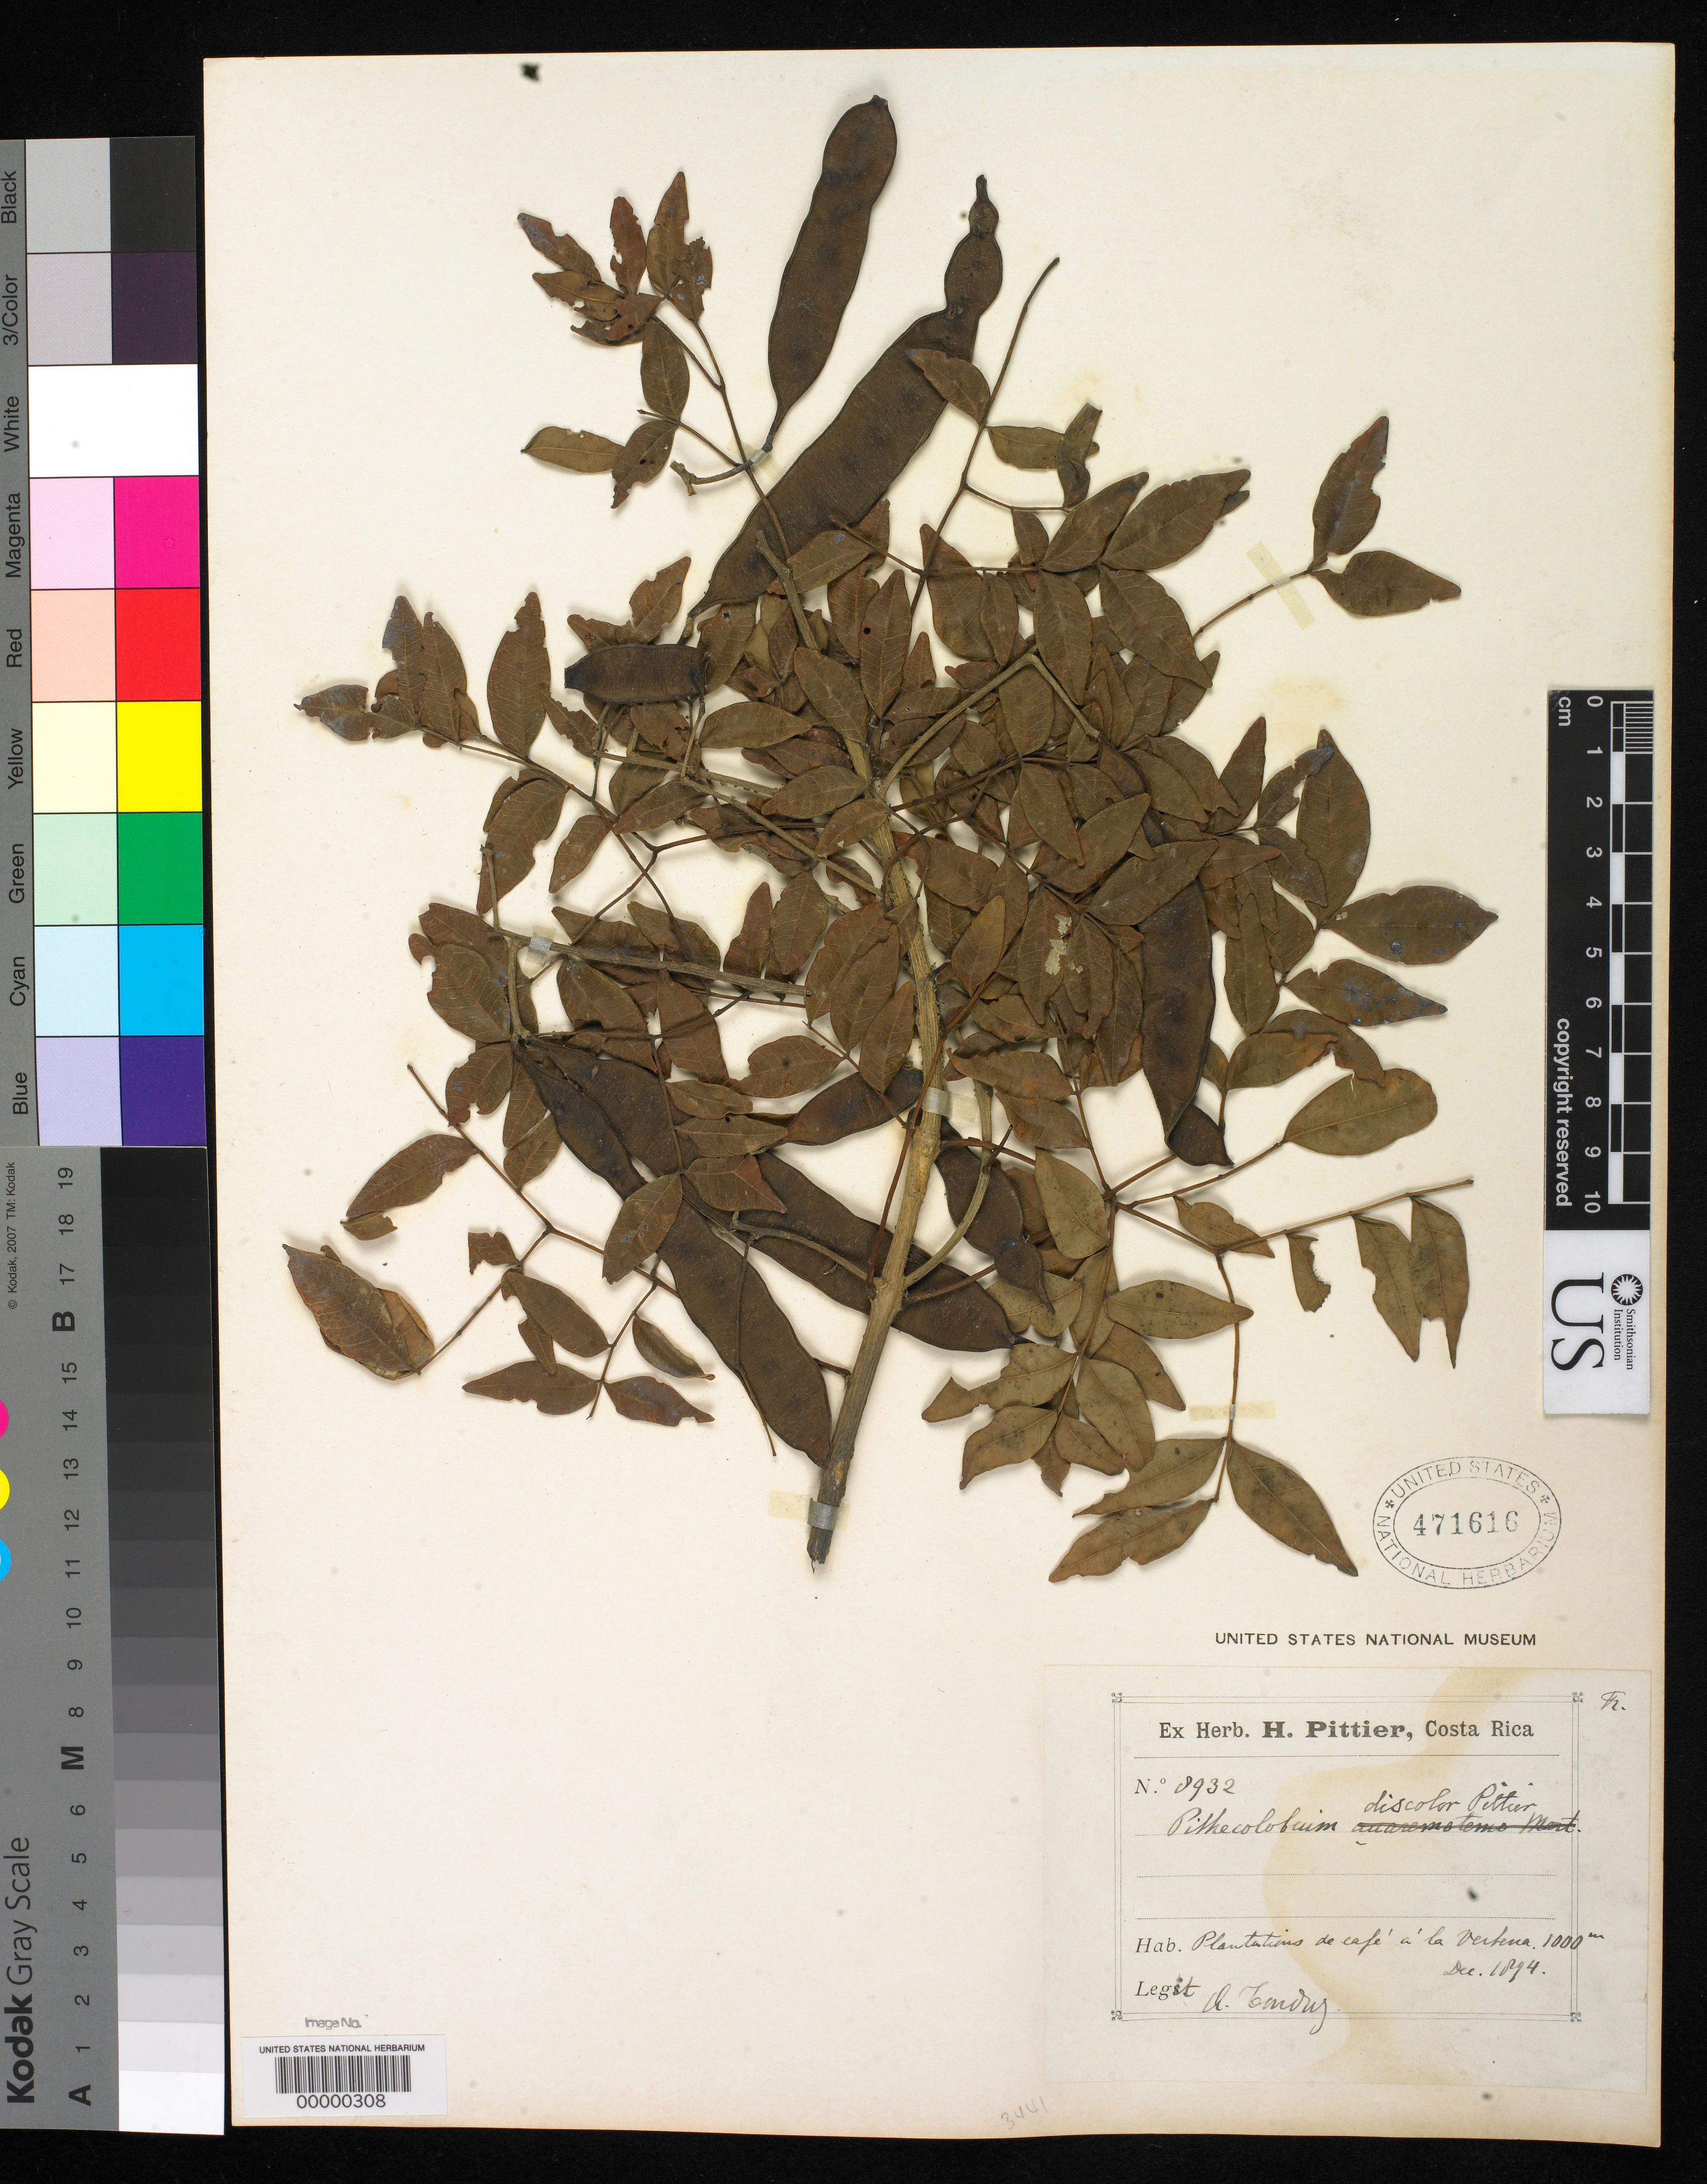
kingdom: Plantae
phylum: Tracheophyta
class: Magnoliopsida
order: Fabales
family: Fabaceae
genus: Pithecellobium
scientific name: Pithecellobium adinocephalum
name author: Donn. Sm.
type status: Syntype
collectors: A. Tonduz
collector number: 8932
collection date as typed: Aug 1894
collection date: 1894-08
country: Costa Rica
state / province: Alajuela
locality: La Verbena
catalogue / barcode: US 471616